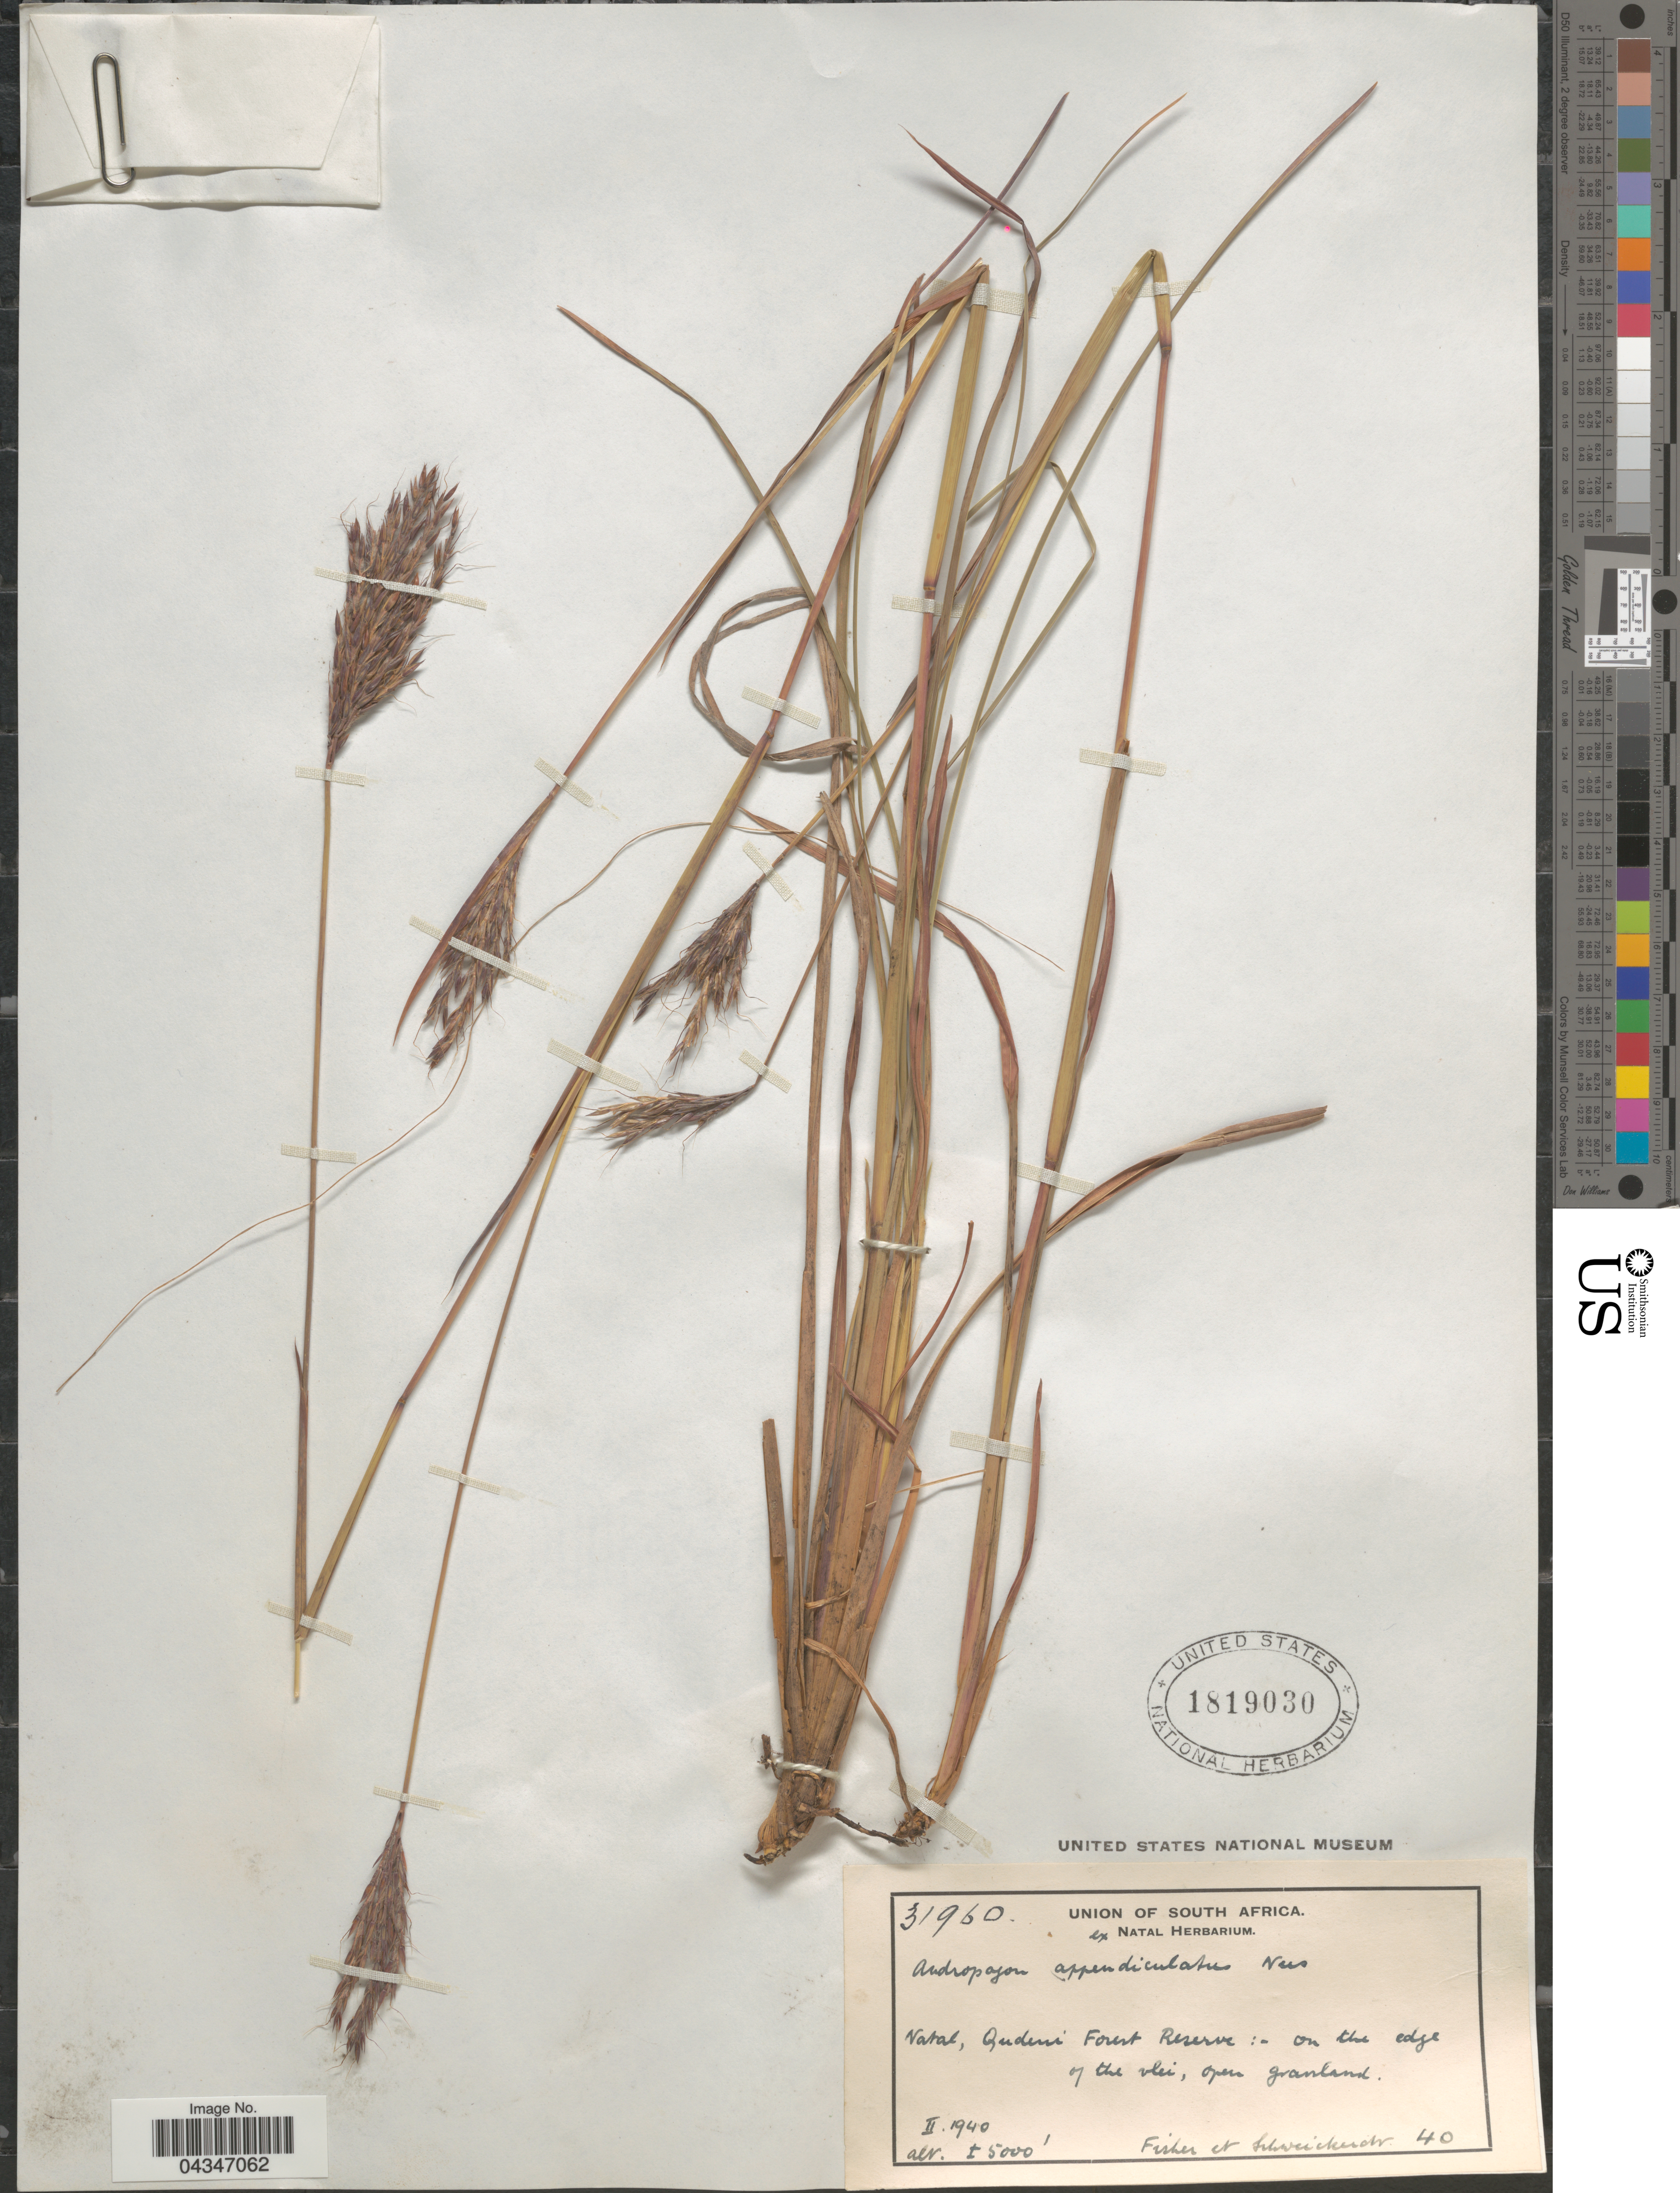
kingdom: Plantae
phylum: Tracheophyta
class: Liliopsida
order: Poales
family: Poaceae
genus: Andropogon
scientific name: Andropogon appendiculatus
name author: Nees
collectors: -- Fisher & -. Schweickerdt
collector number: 40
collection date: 1940-02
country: South Africa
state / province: KwaZulu-Natal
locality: Union of South Africa. Natal, Qudeni Forest Reserve.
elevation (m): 1524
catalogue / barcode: US 1819030